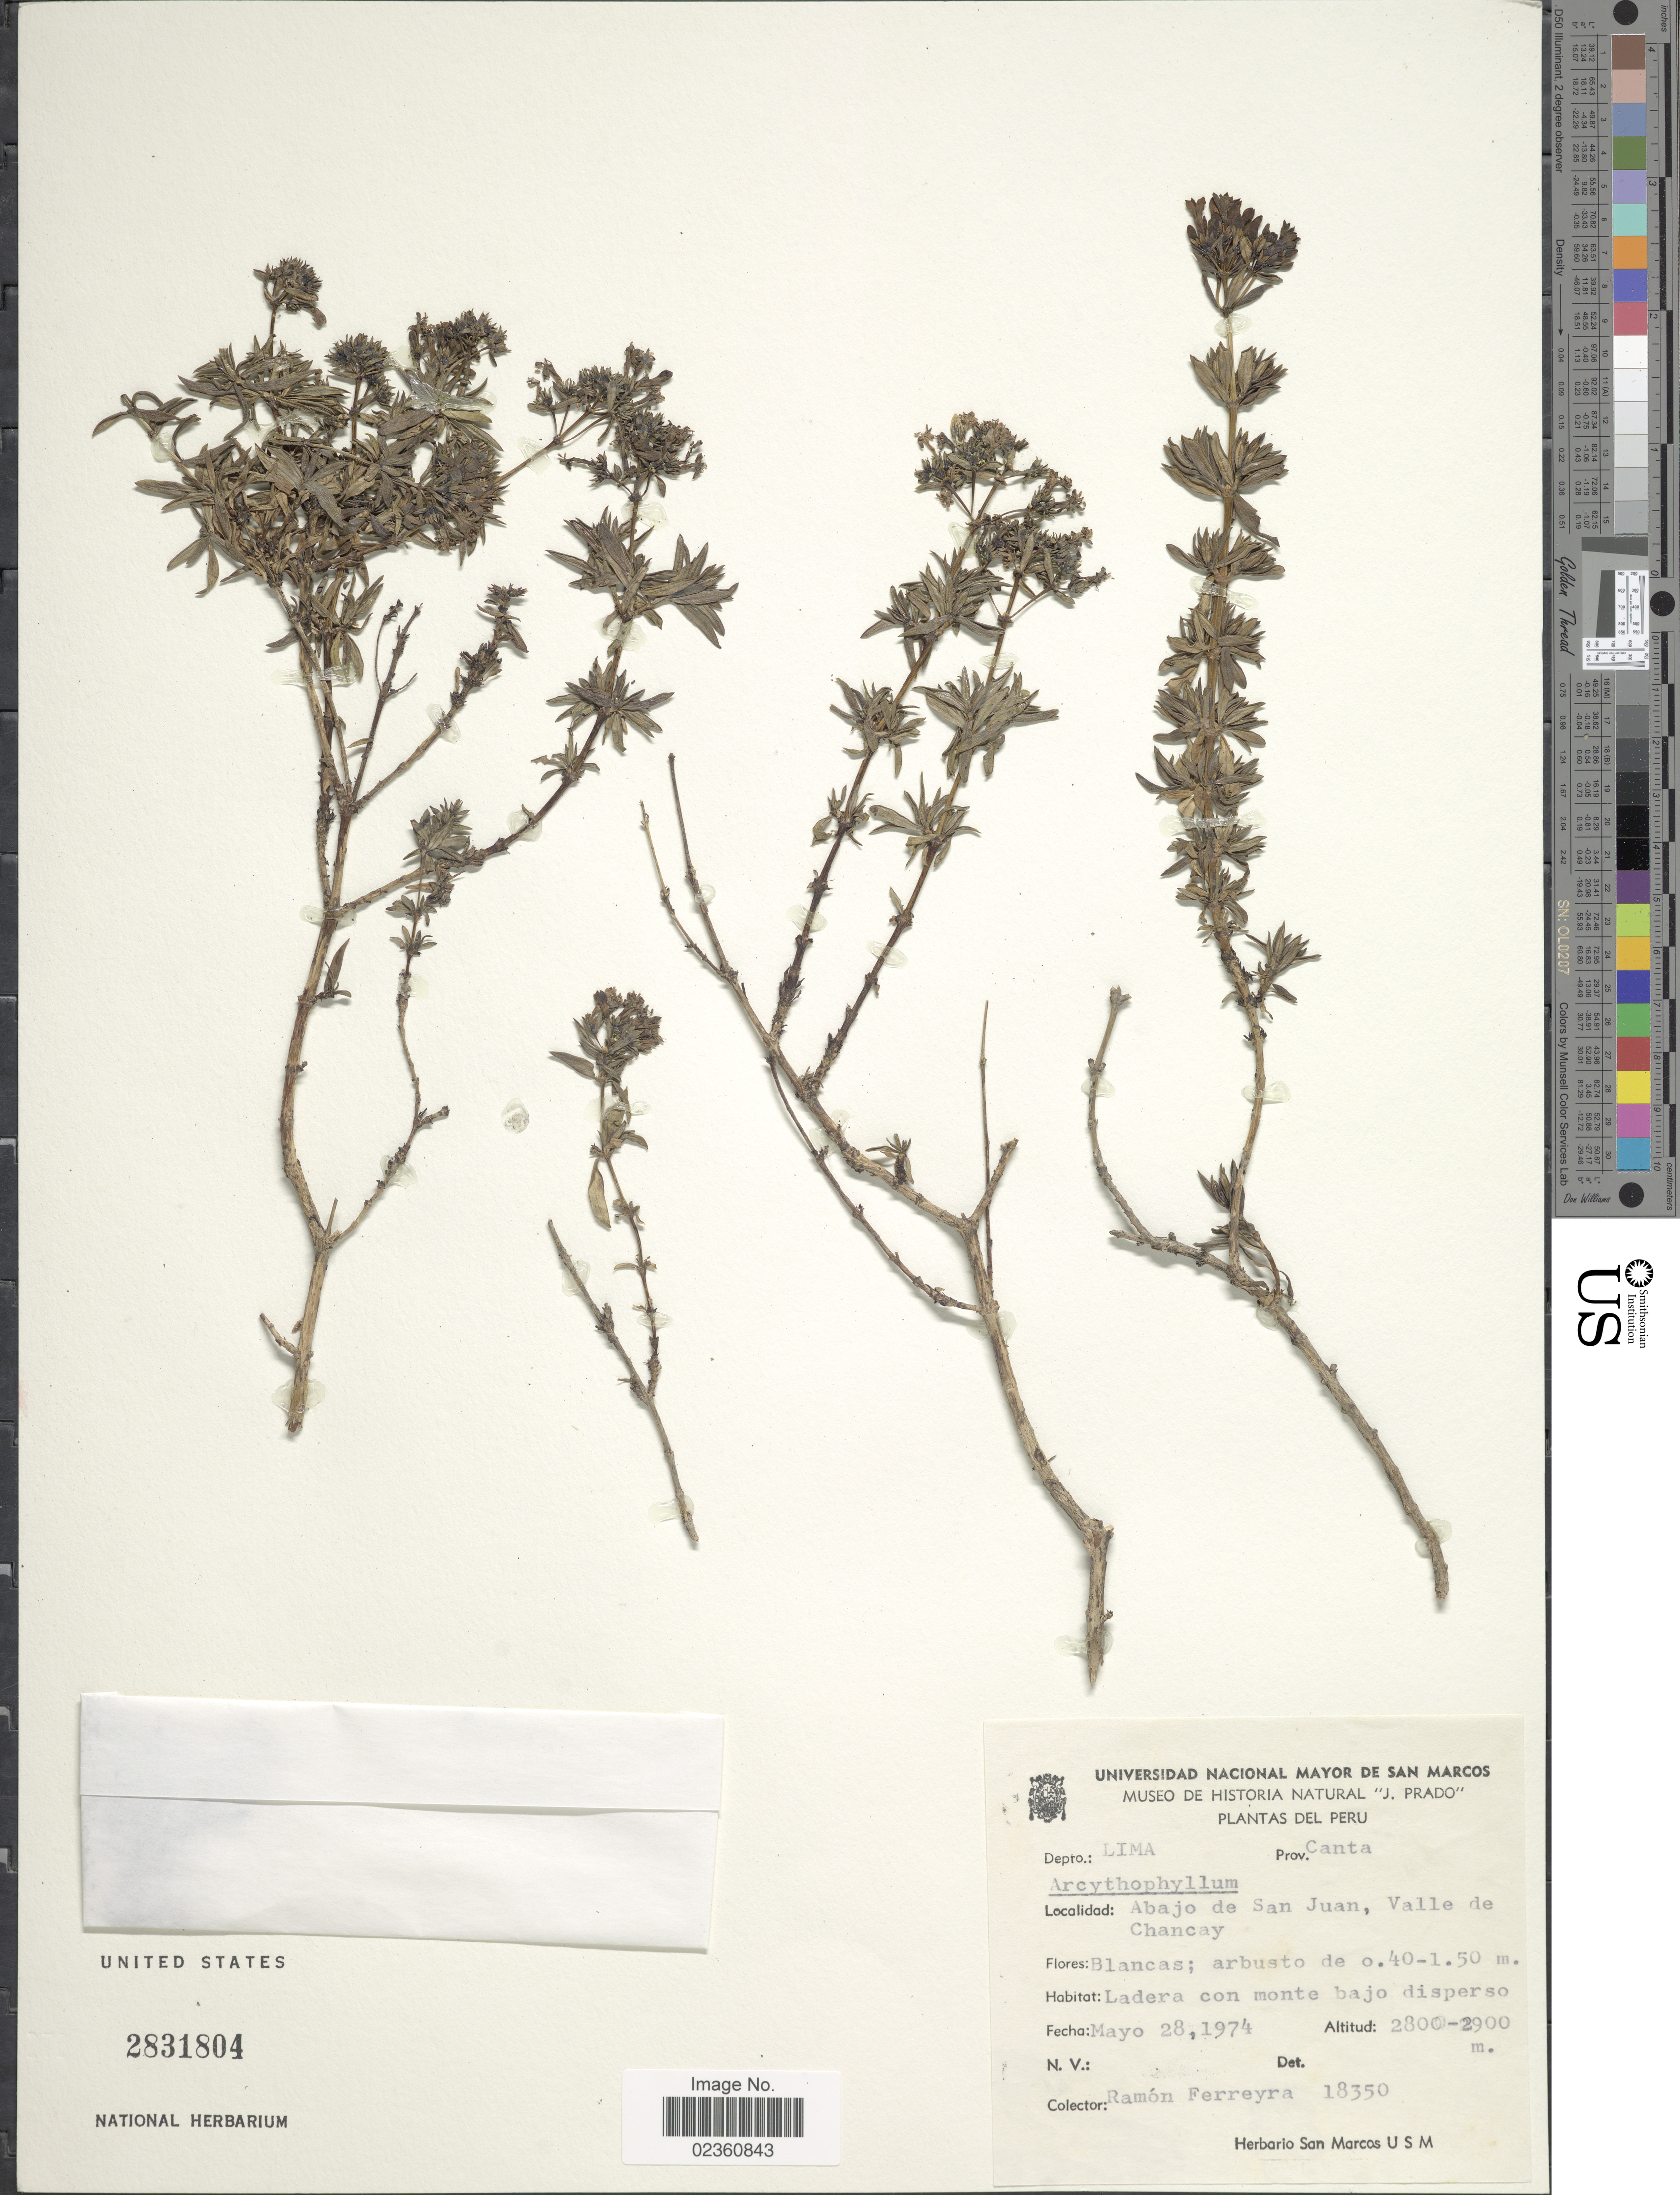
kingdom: Plantae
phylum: Tracheophyta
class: Magnoliopsida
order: Gentianales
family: Rubiaceae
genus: Arcytophyllum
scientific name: Arcytophyllum sp.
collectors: R. A. Ferreyra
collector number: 18350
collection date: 1974-05-28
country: Peru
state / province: Lima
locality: Depto. Lima, Prov. Canta, Abajo de San Juan, Valle de Chancay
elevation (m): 2800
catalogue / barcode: US 2831804